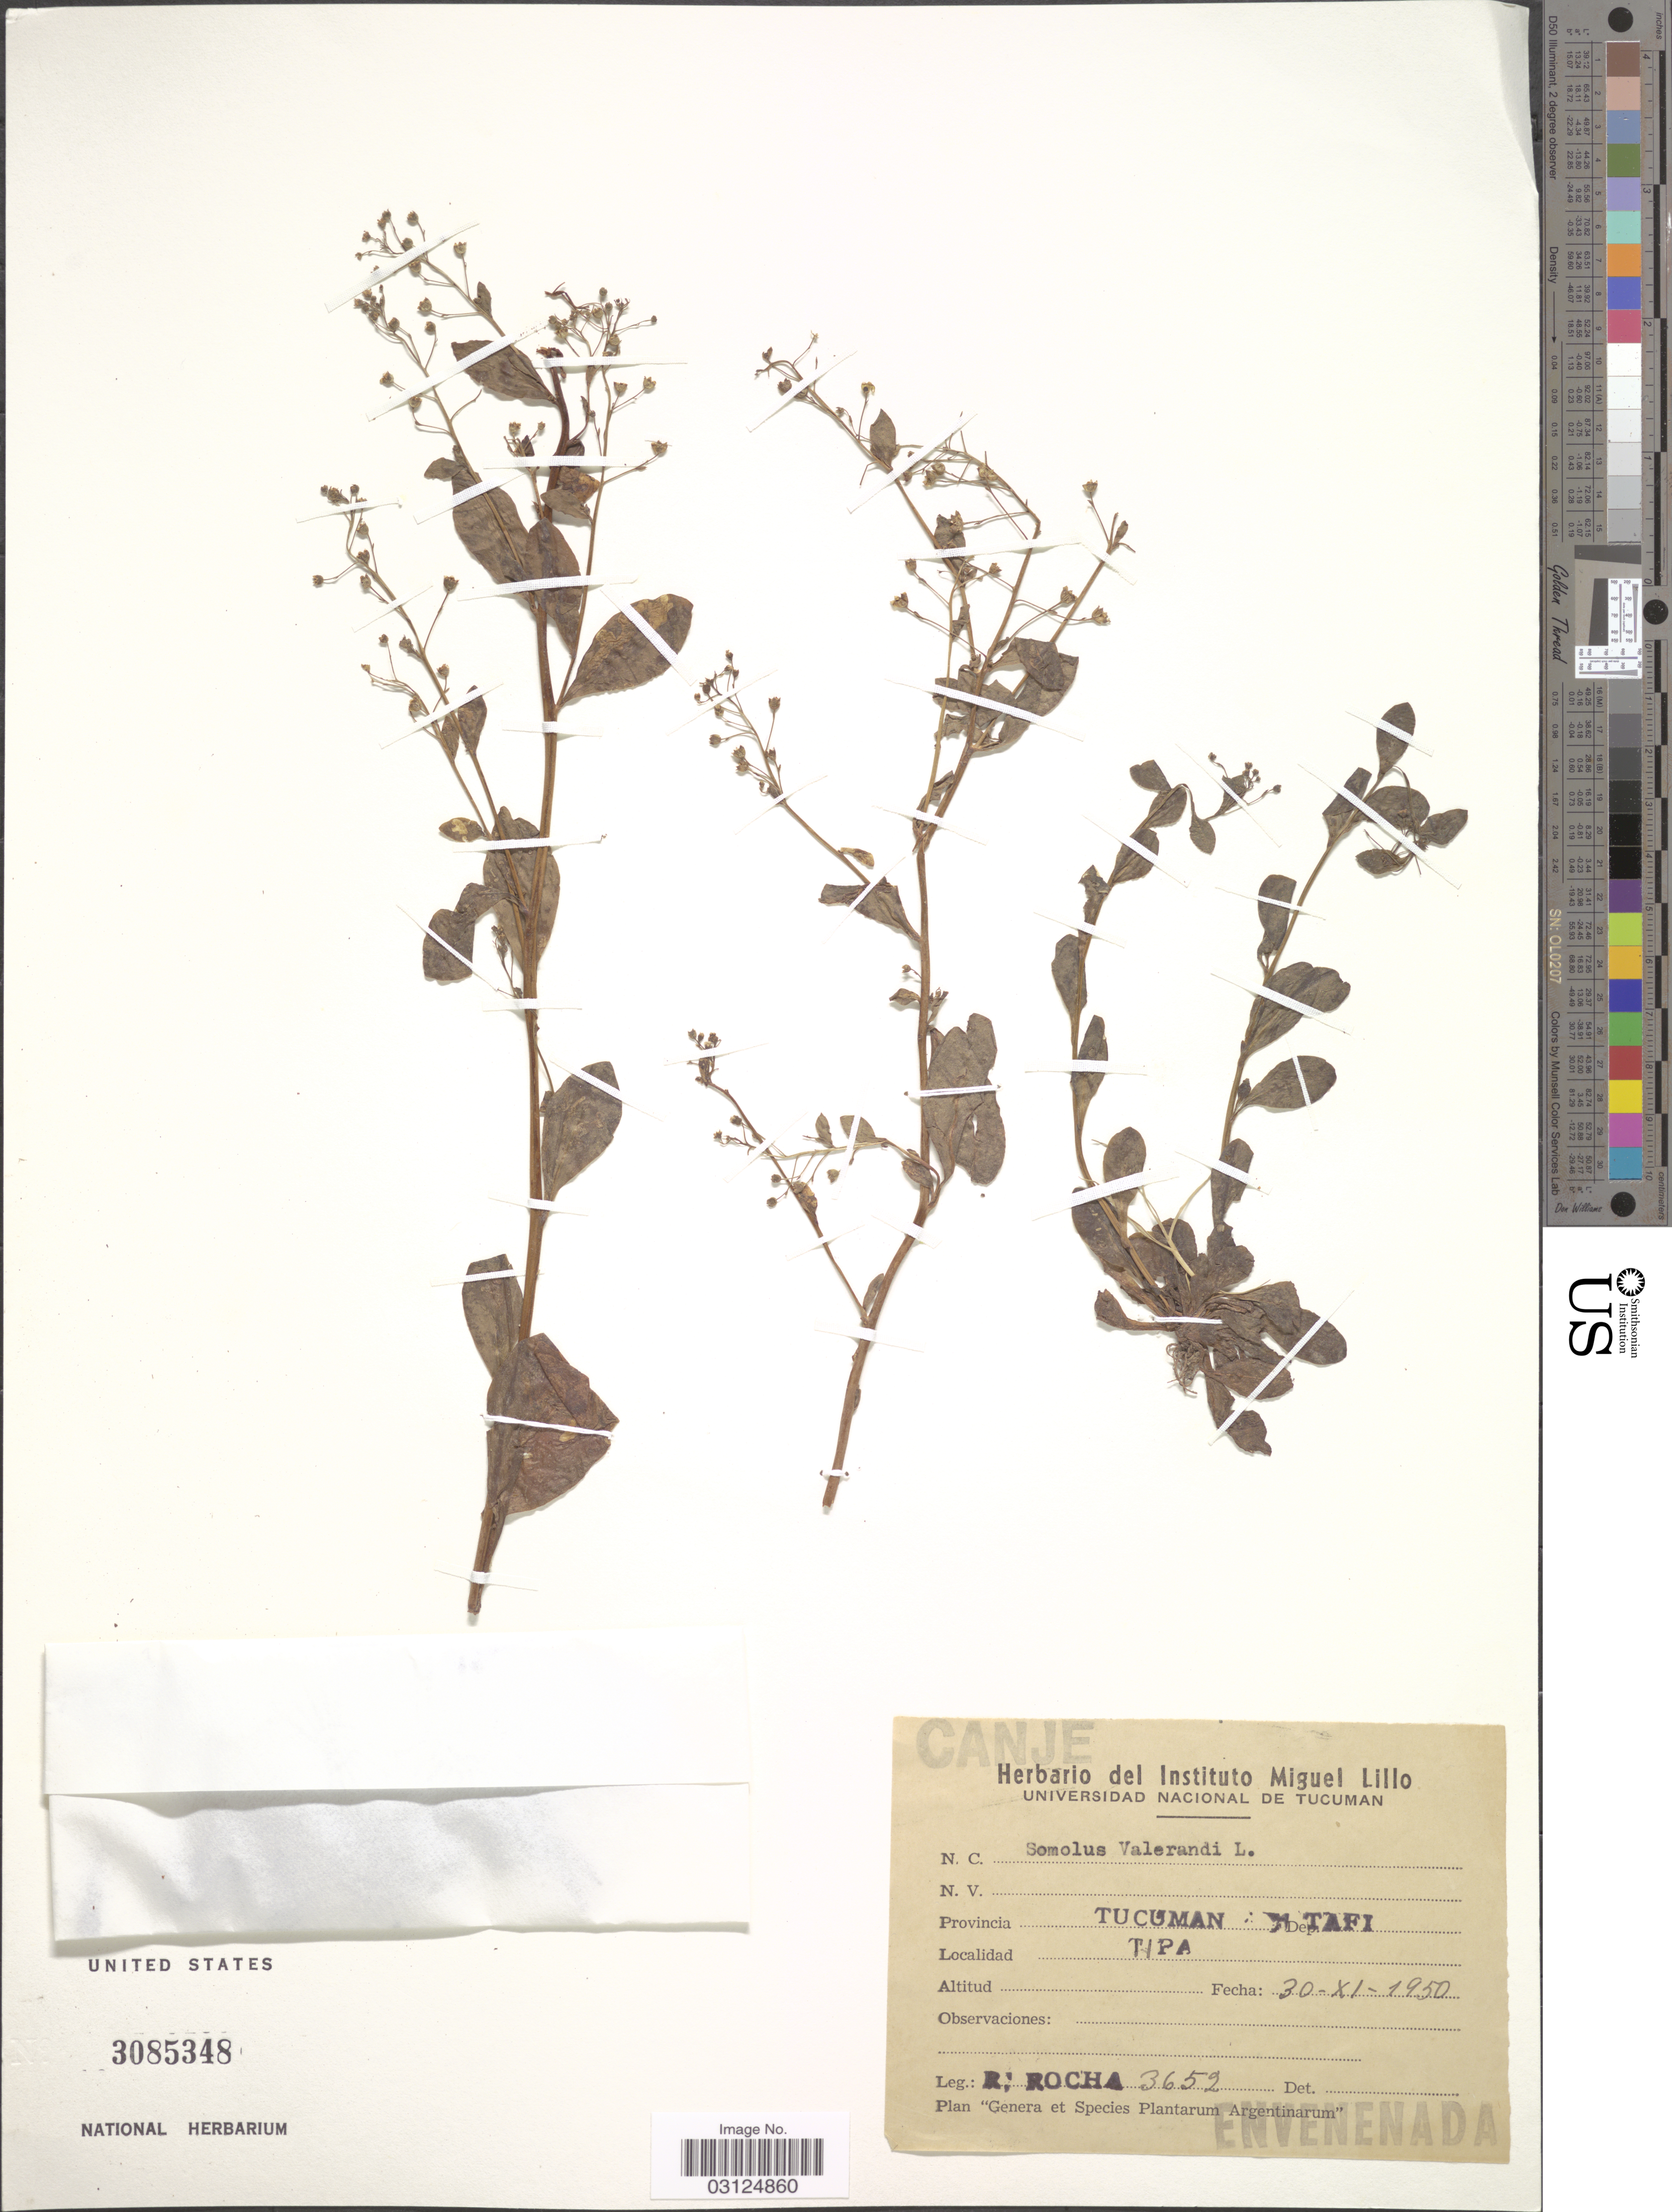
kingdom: Plantae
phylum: Tracheophyta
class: Magnoliopsida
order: Ericales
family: Primulaceae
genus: Samolus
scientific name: Samolus valerandi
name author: L.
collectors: R. Rocha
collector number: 3652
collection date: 1950-11-30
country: Argentina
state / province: Tucuman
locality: Dep. Tafí. Tipa.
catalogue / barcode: US 3085348